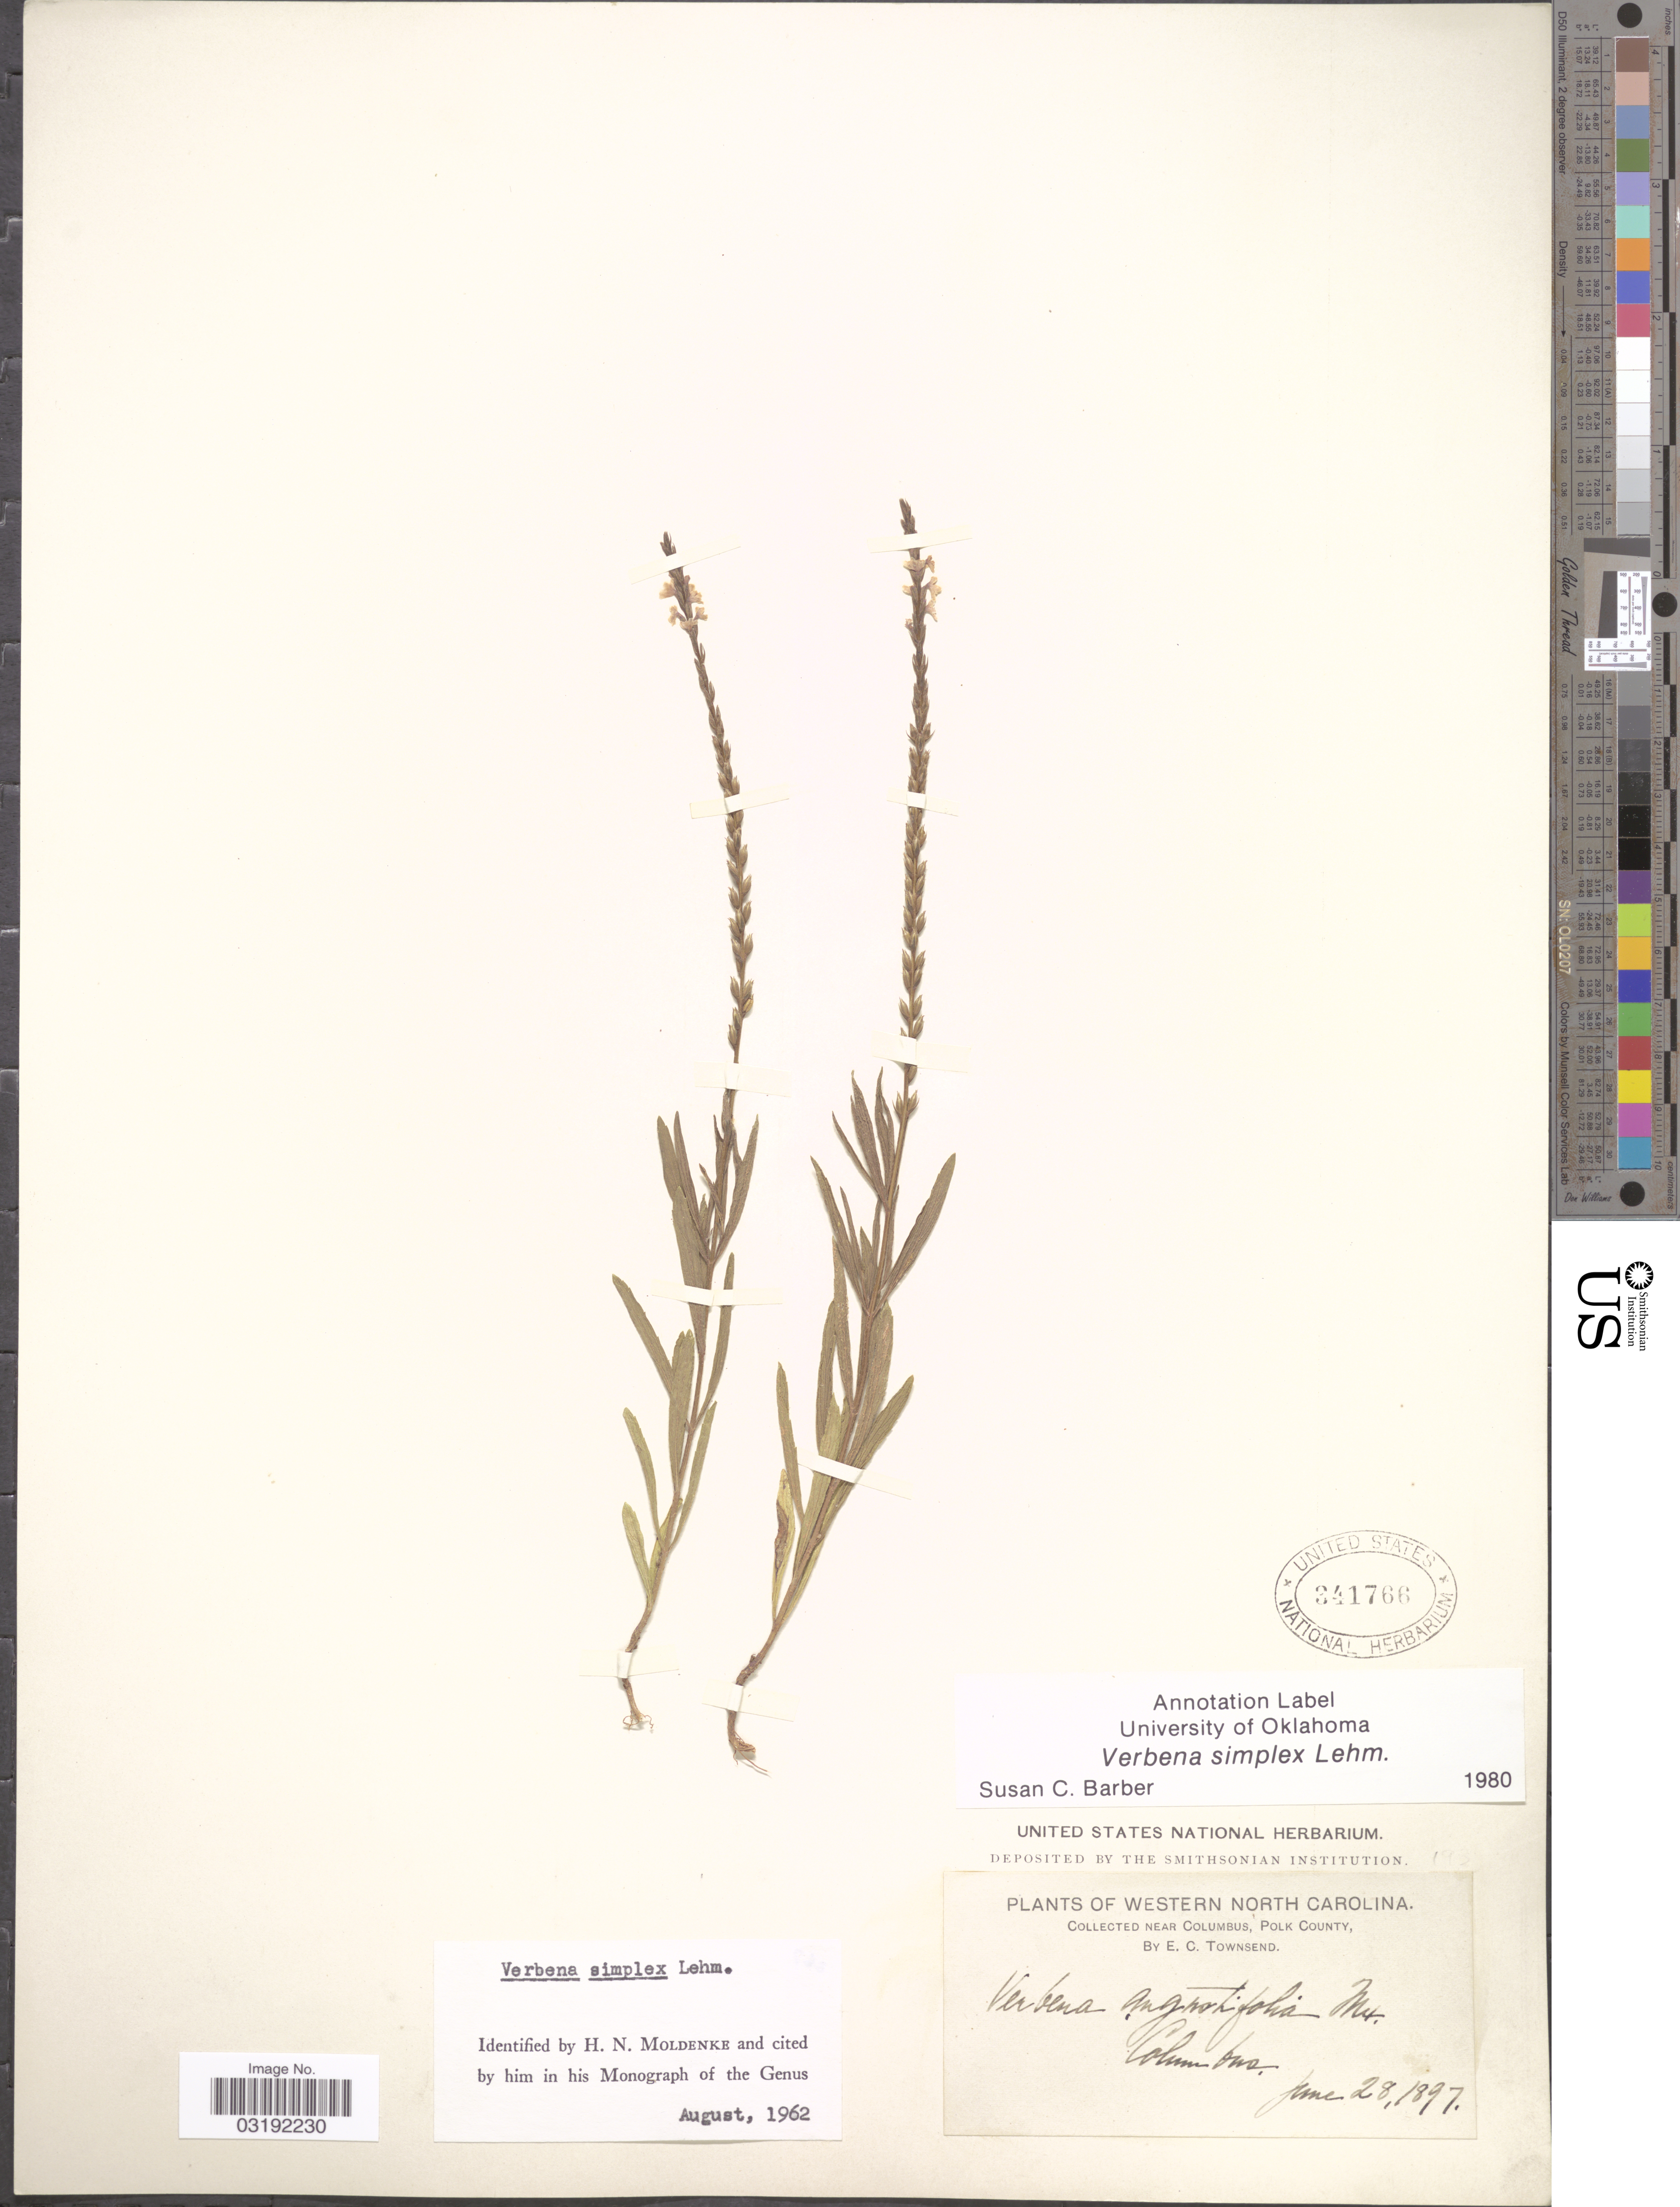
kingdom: Plantae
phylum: Tracheophyta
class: Magnoliopsida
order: Lamiales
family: Verbenaceae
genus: Verbena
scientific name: Verbena simplex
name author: F. Lehm.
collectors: E. C. Townsend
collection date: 1897-06-28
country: United States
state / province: North Carolina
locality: Western North Carolina, Near Columbus, Polk County. Columbus.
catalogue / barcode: US 341766